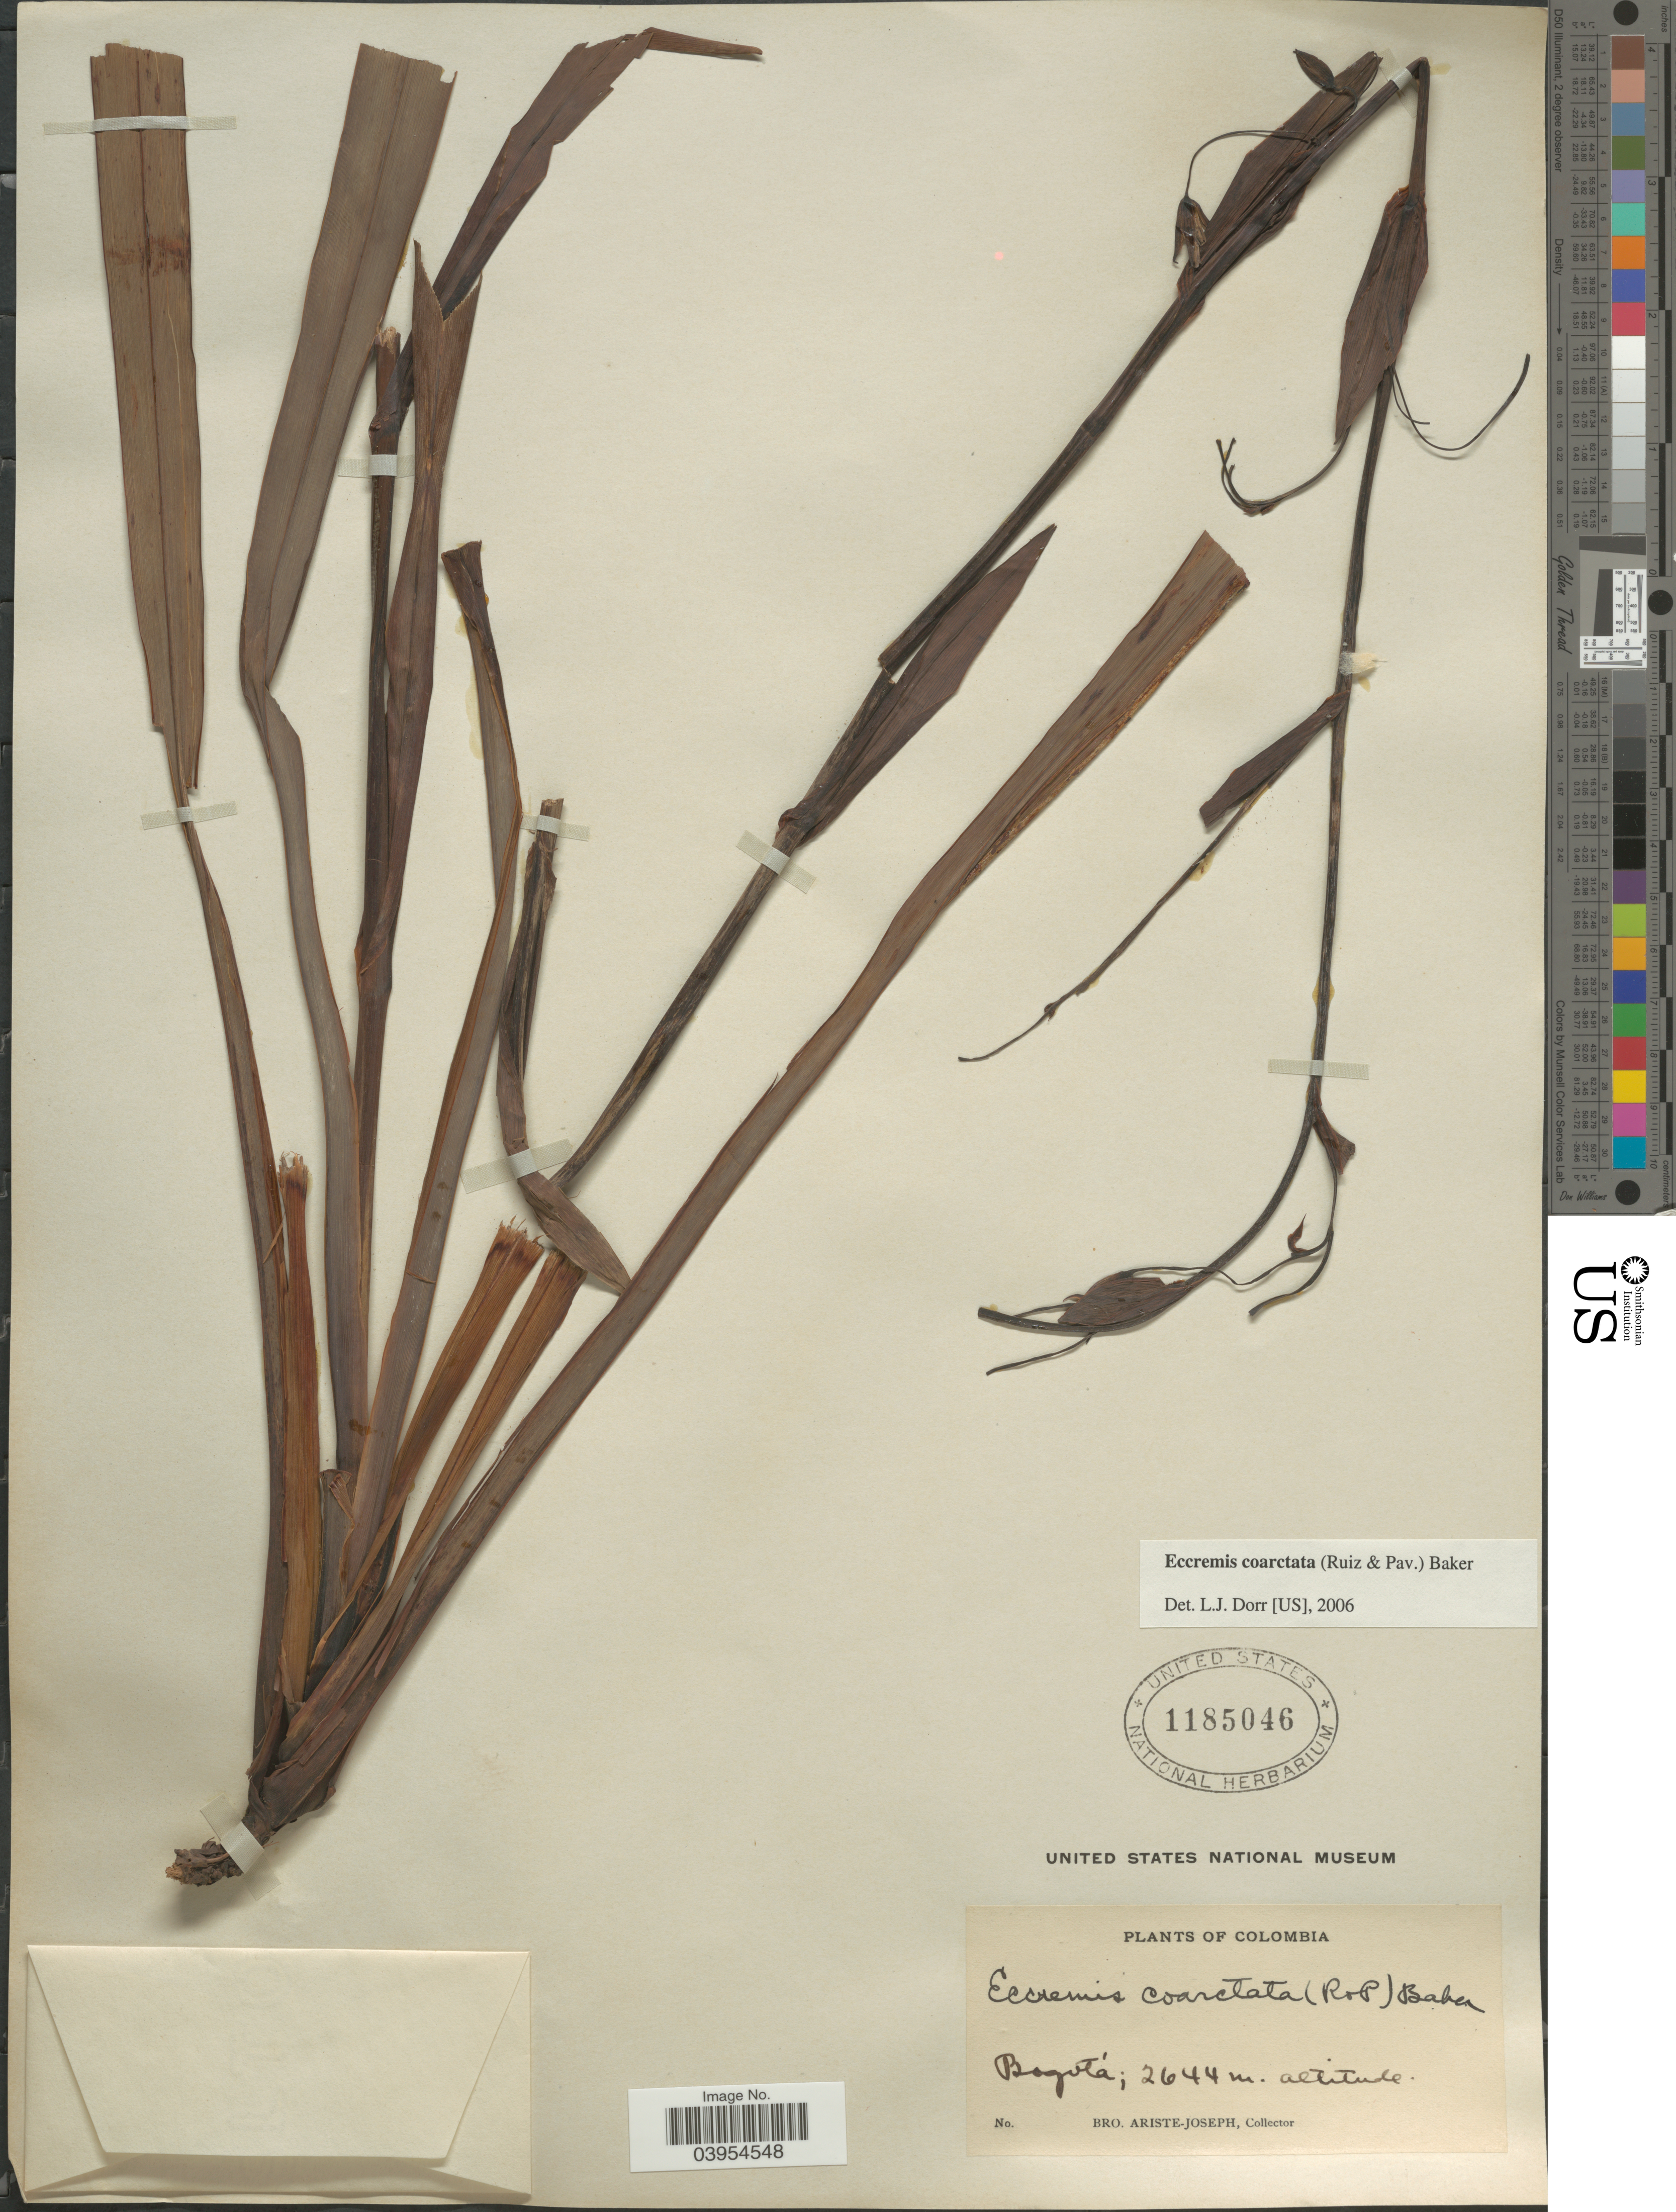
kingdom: Plantae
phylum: Tracheophyta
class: Liliopsida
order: Asparagales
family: Asphodelaceae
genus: Eccremis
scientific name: Eccremis coarctata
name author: Baker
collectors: Bro. Ariste-Joseph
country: Colombia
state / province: Bogota D.C.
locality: Bogotá.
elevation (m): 2644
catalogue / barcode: US 1185046